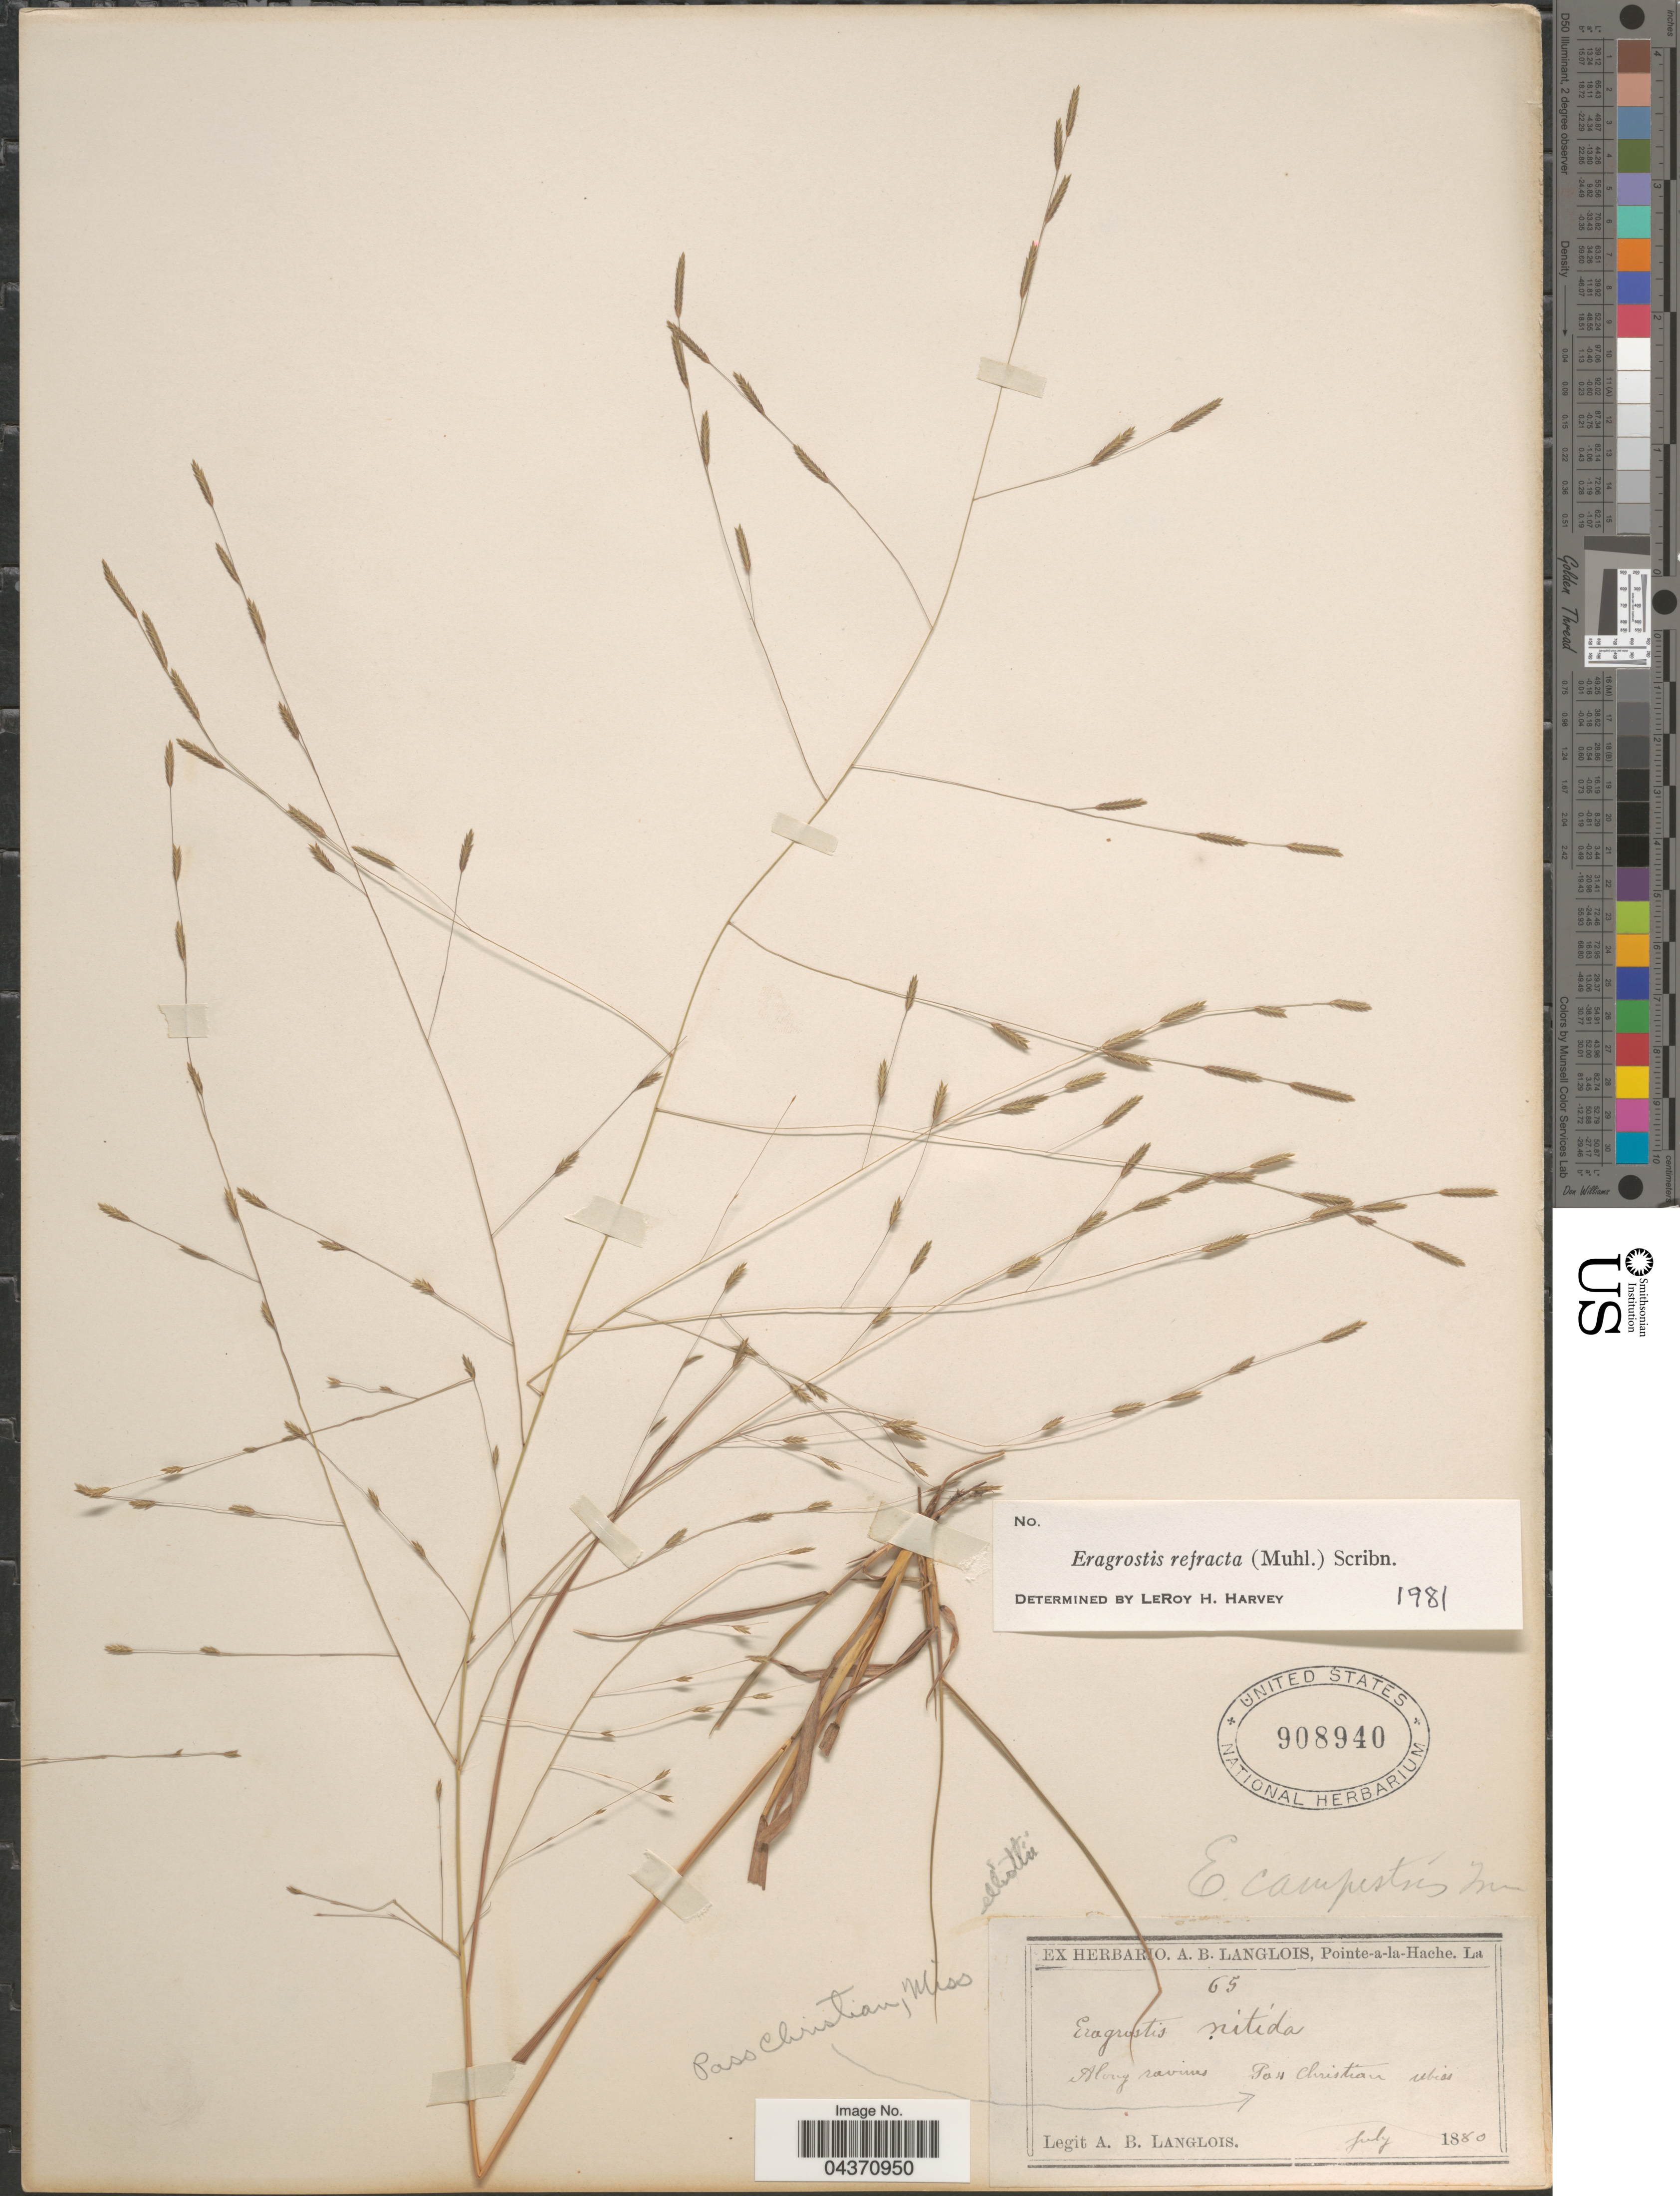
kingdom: Plantae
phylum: Tracheophyta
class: Liliopsida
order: Poales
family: Poaceae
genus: Eragrostis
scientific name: Eragrostis refracta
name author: (Muhl.) Scribn.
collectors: A. Langlois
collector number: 65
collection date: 1880-07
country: United States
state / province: Mississippi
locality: Pass Christian.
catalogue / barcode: US 908940